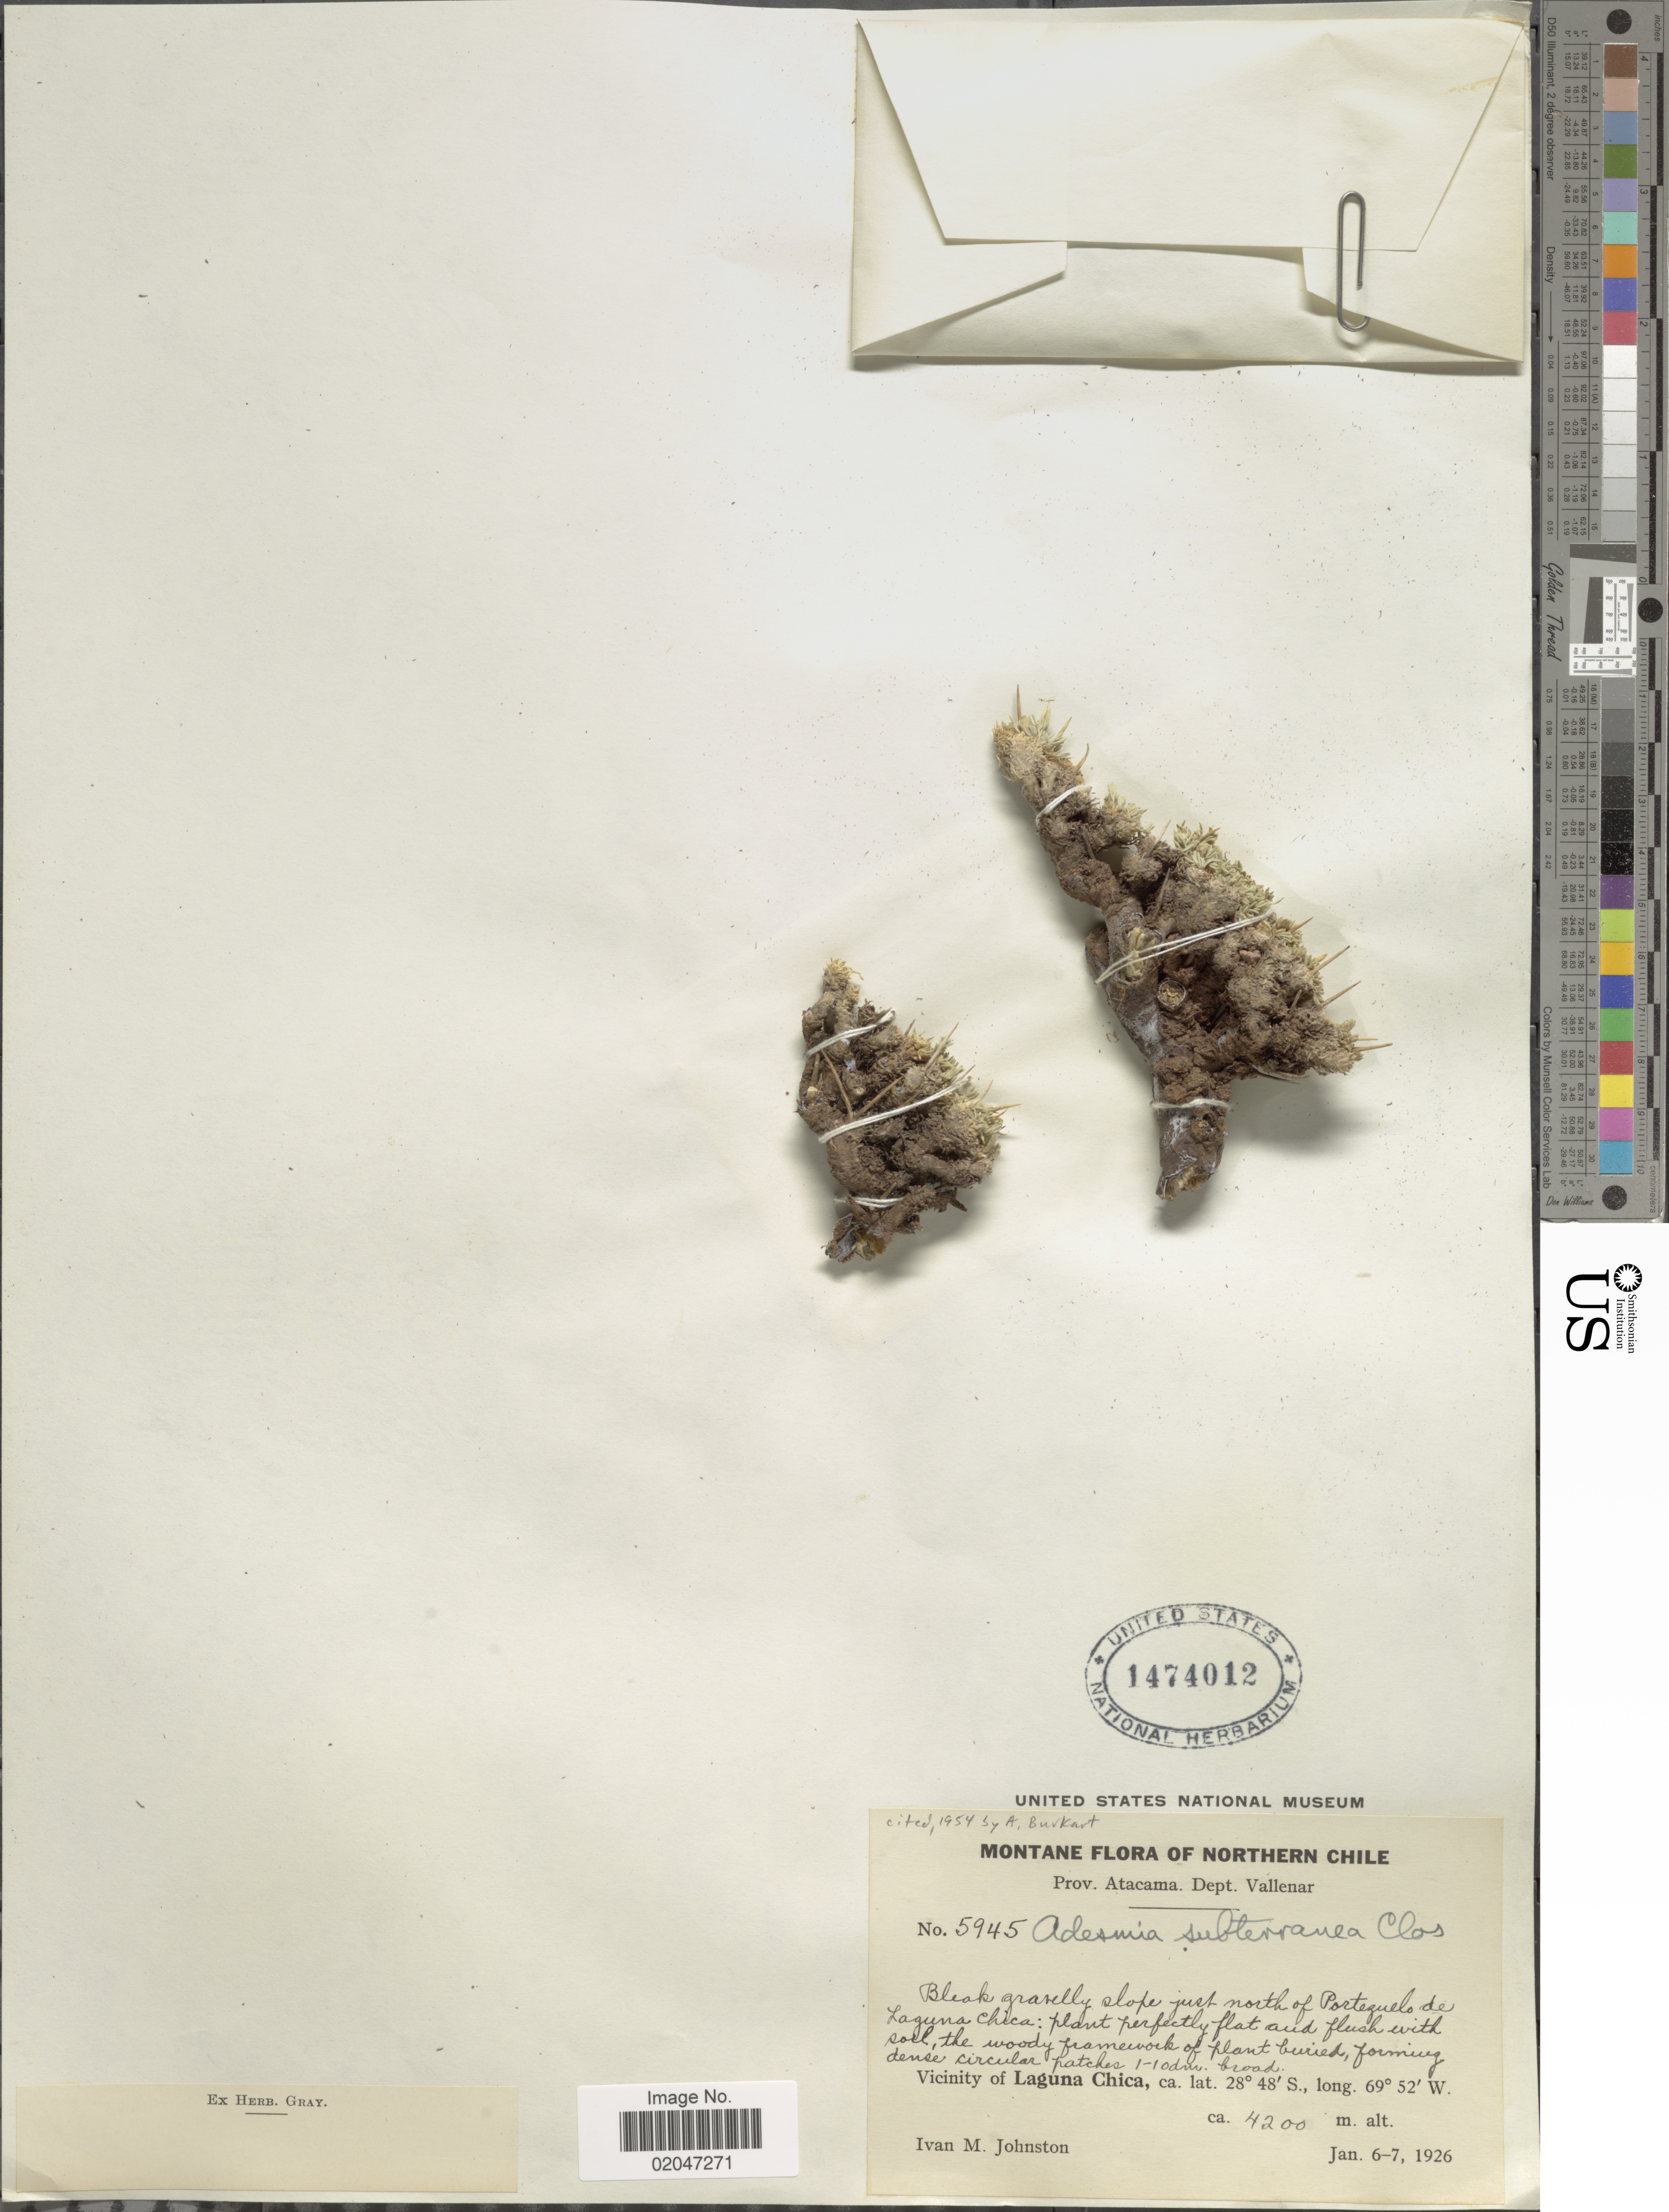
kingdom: Plantae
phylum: Tracheophyta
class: Magnoliopsida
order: Fabales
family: Fabaceae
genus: Adesmia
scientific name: Adesmia subterranea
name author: Clos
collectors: I.M. Johnston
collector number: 5945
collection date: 1926-01-06/1926-01-07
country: Chile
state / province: Atacama (III)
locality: Montane of Northern Chile, Dept Vallenar, Black gravelly slope just north of Portezuelo de Laguna Chica, Vicinity of Laguna Chica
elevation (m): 4200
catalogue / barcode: US 1474012